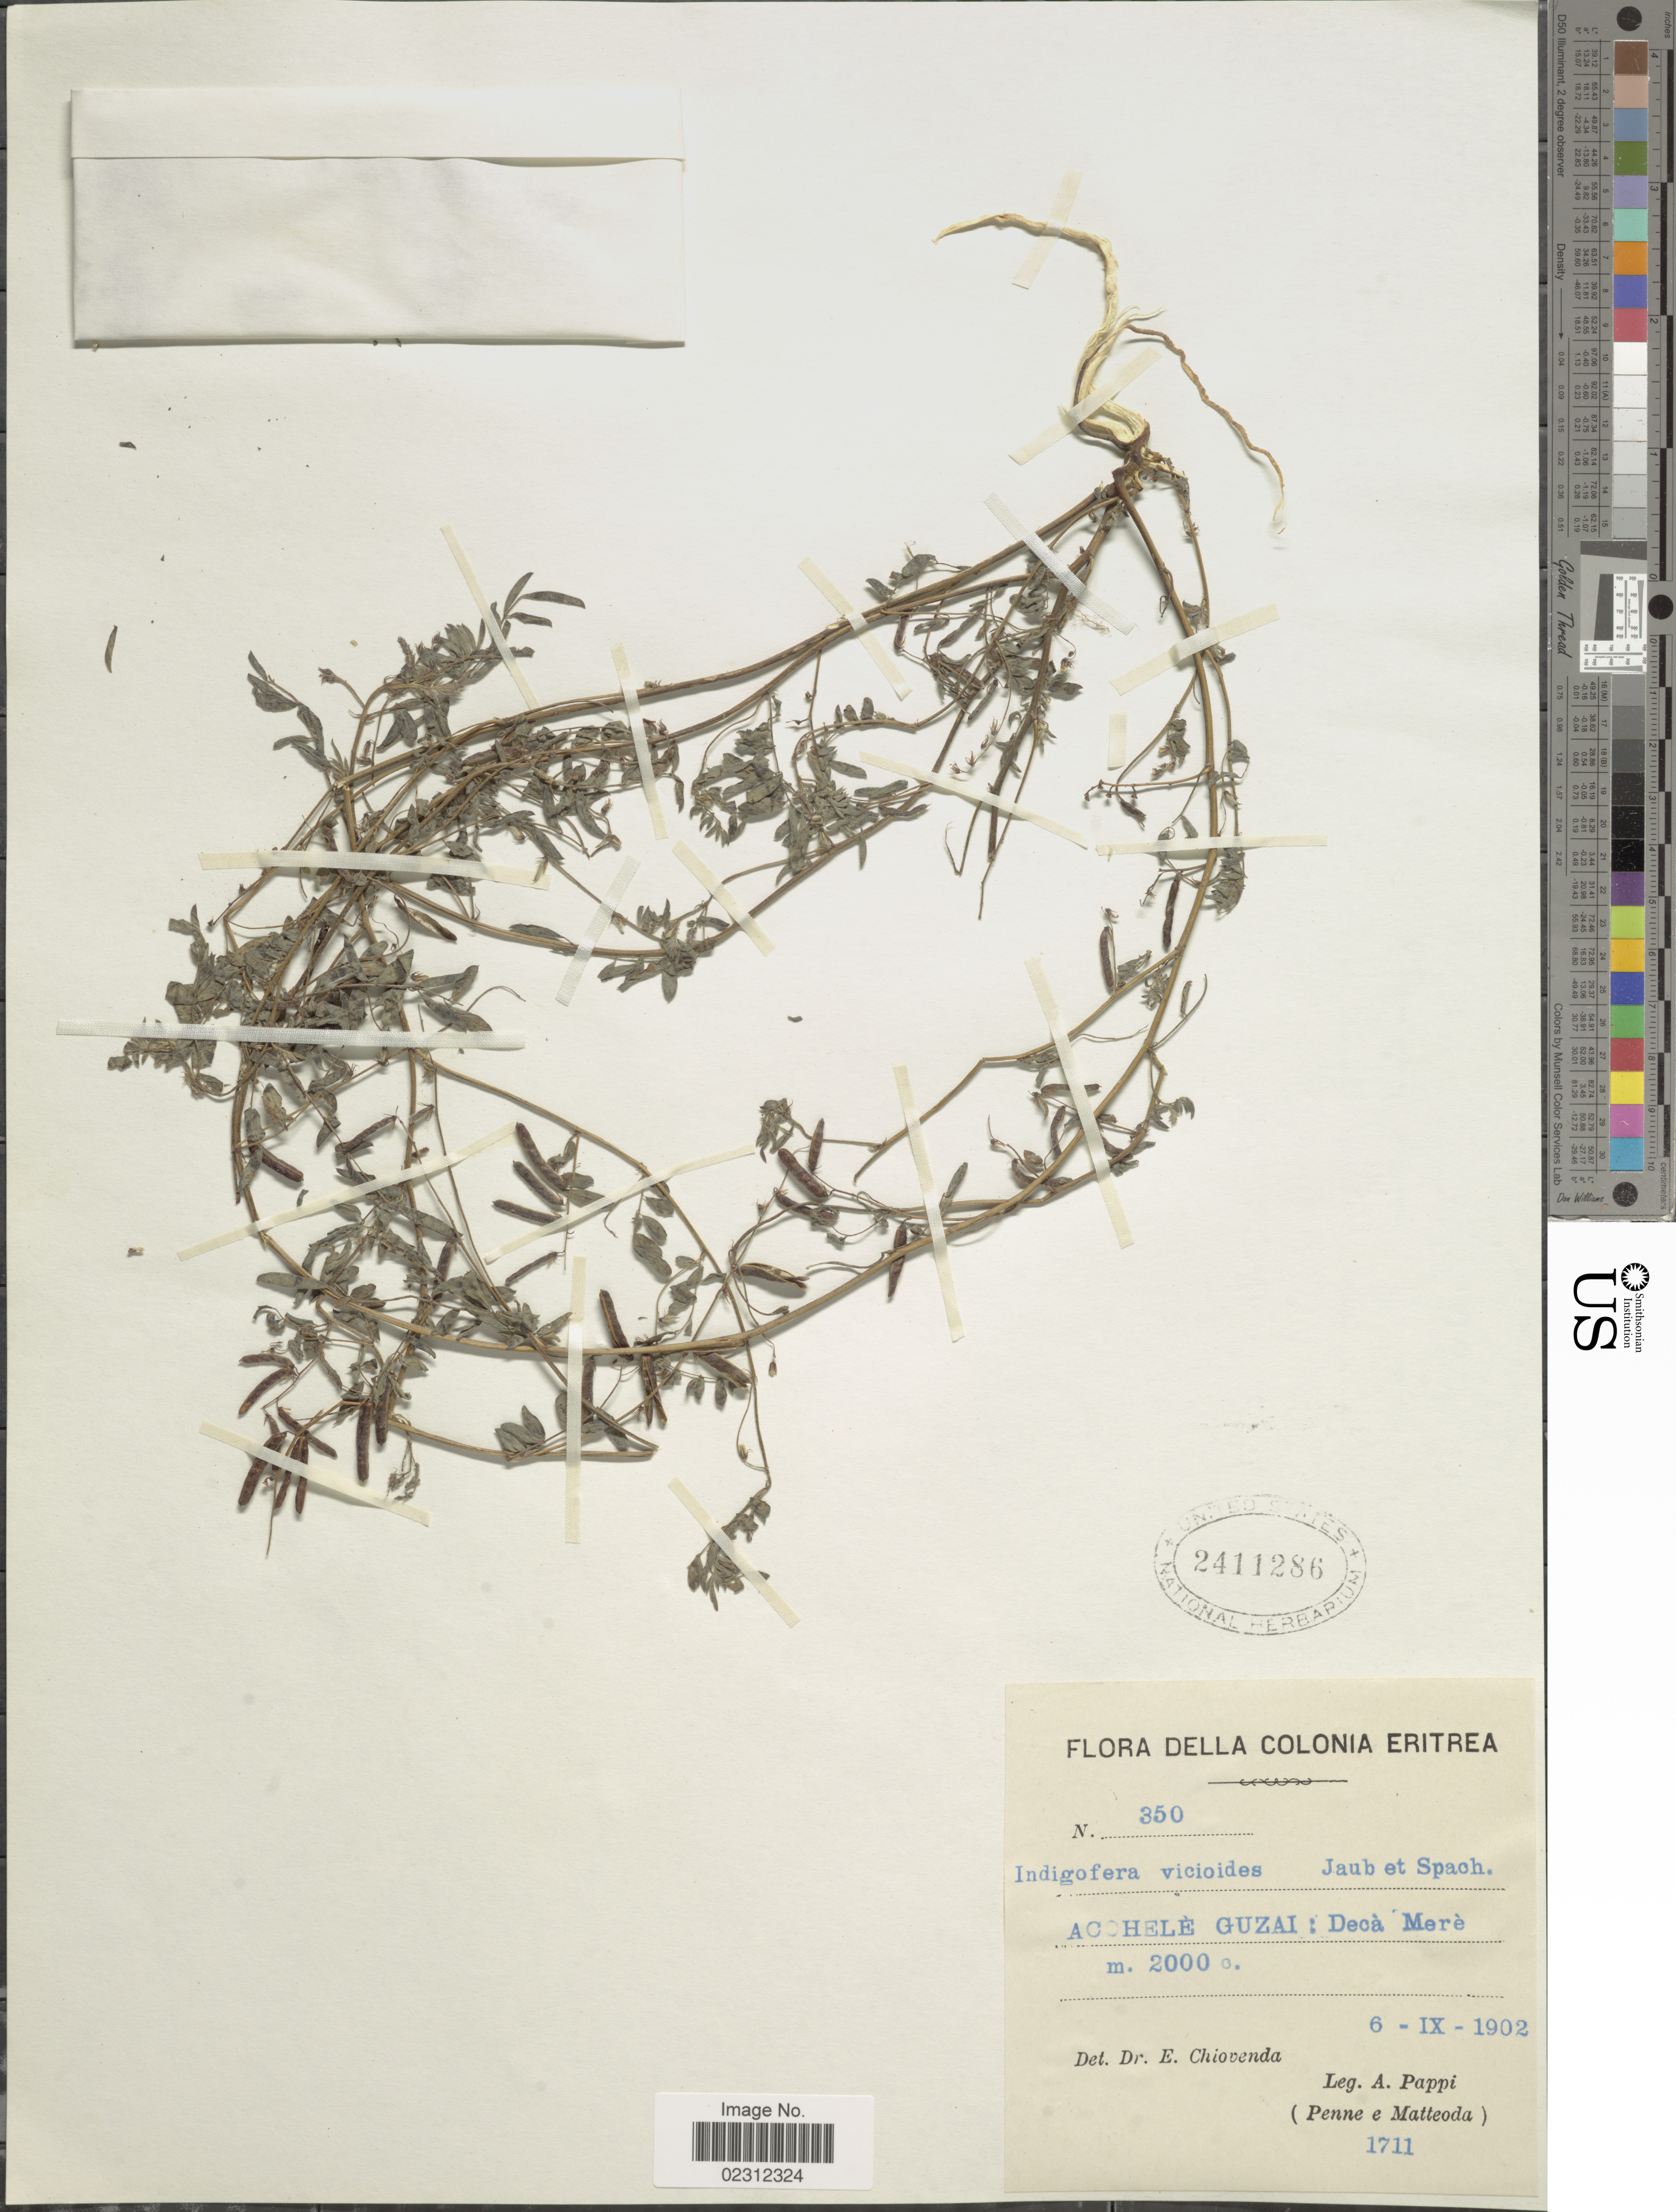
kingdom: Plantae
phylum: Tracheophyta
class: Magnoliopsida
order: Fabales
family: Fabaceae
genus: Indigofera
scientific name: Indigofera vicioides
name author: Jaub. & Spach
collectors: A. Pappi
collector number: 350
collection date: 1902-09-06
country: Eritrea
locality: Acchele [interpreted] Guzai: Deca Mere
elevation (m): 2000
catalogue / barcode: US 2411286